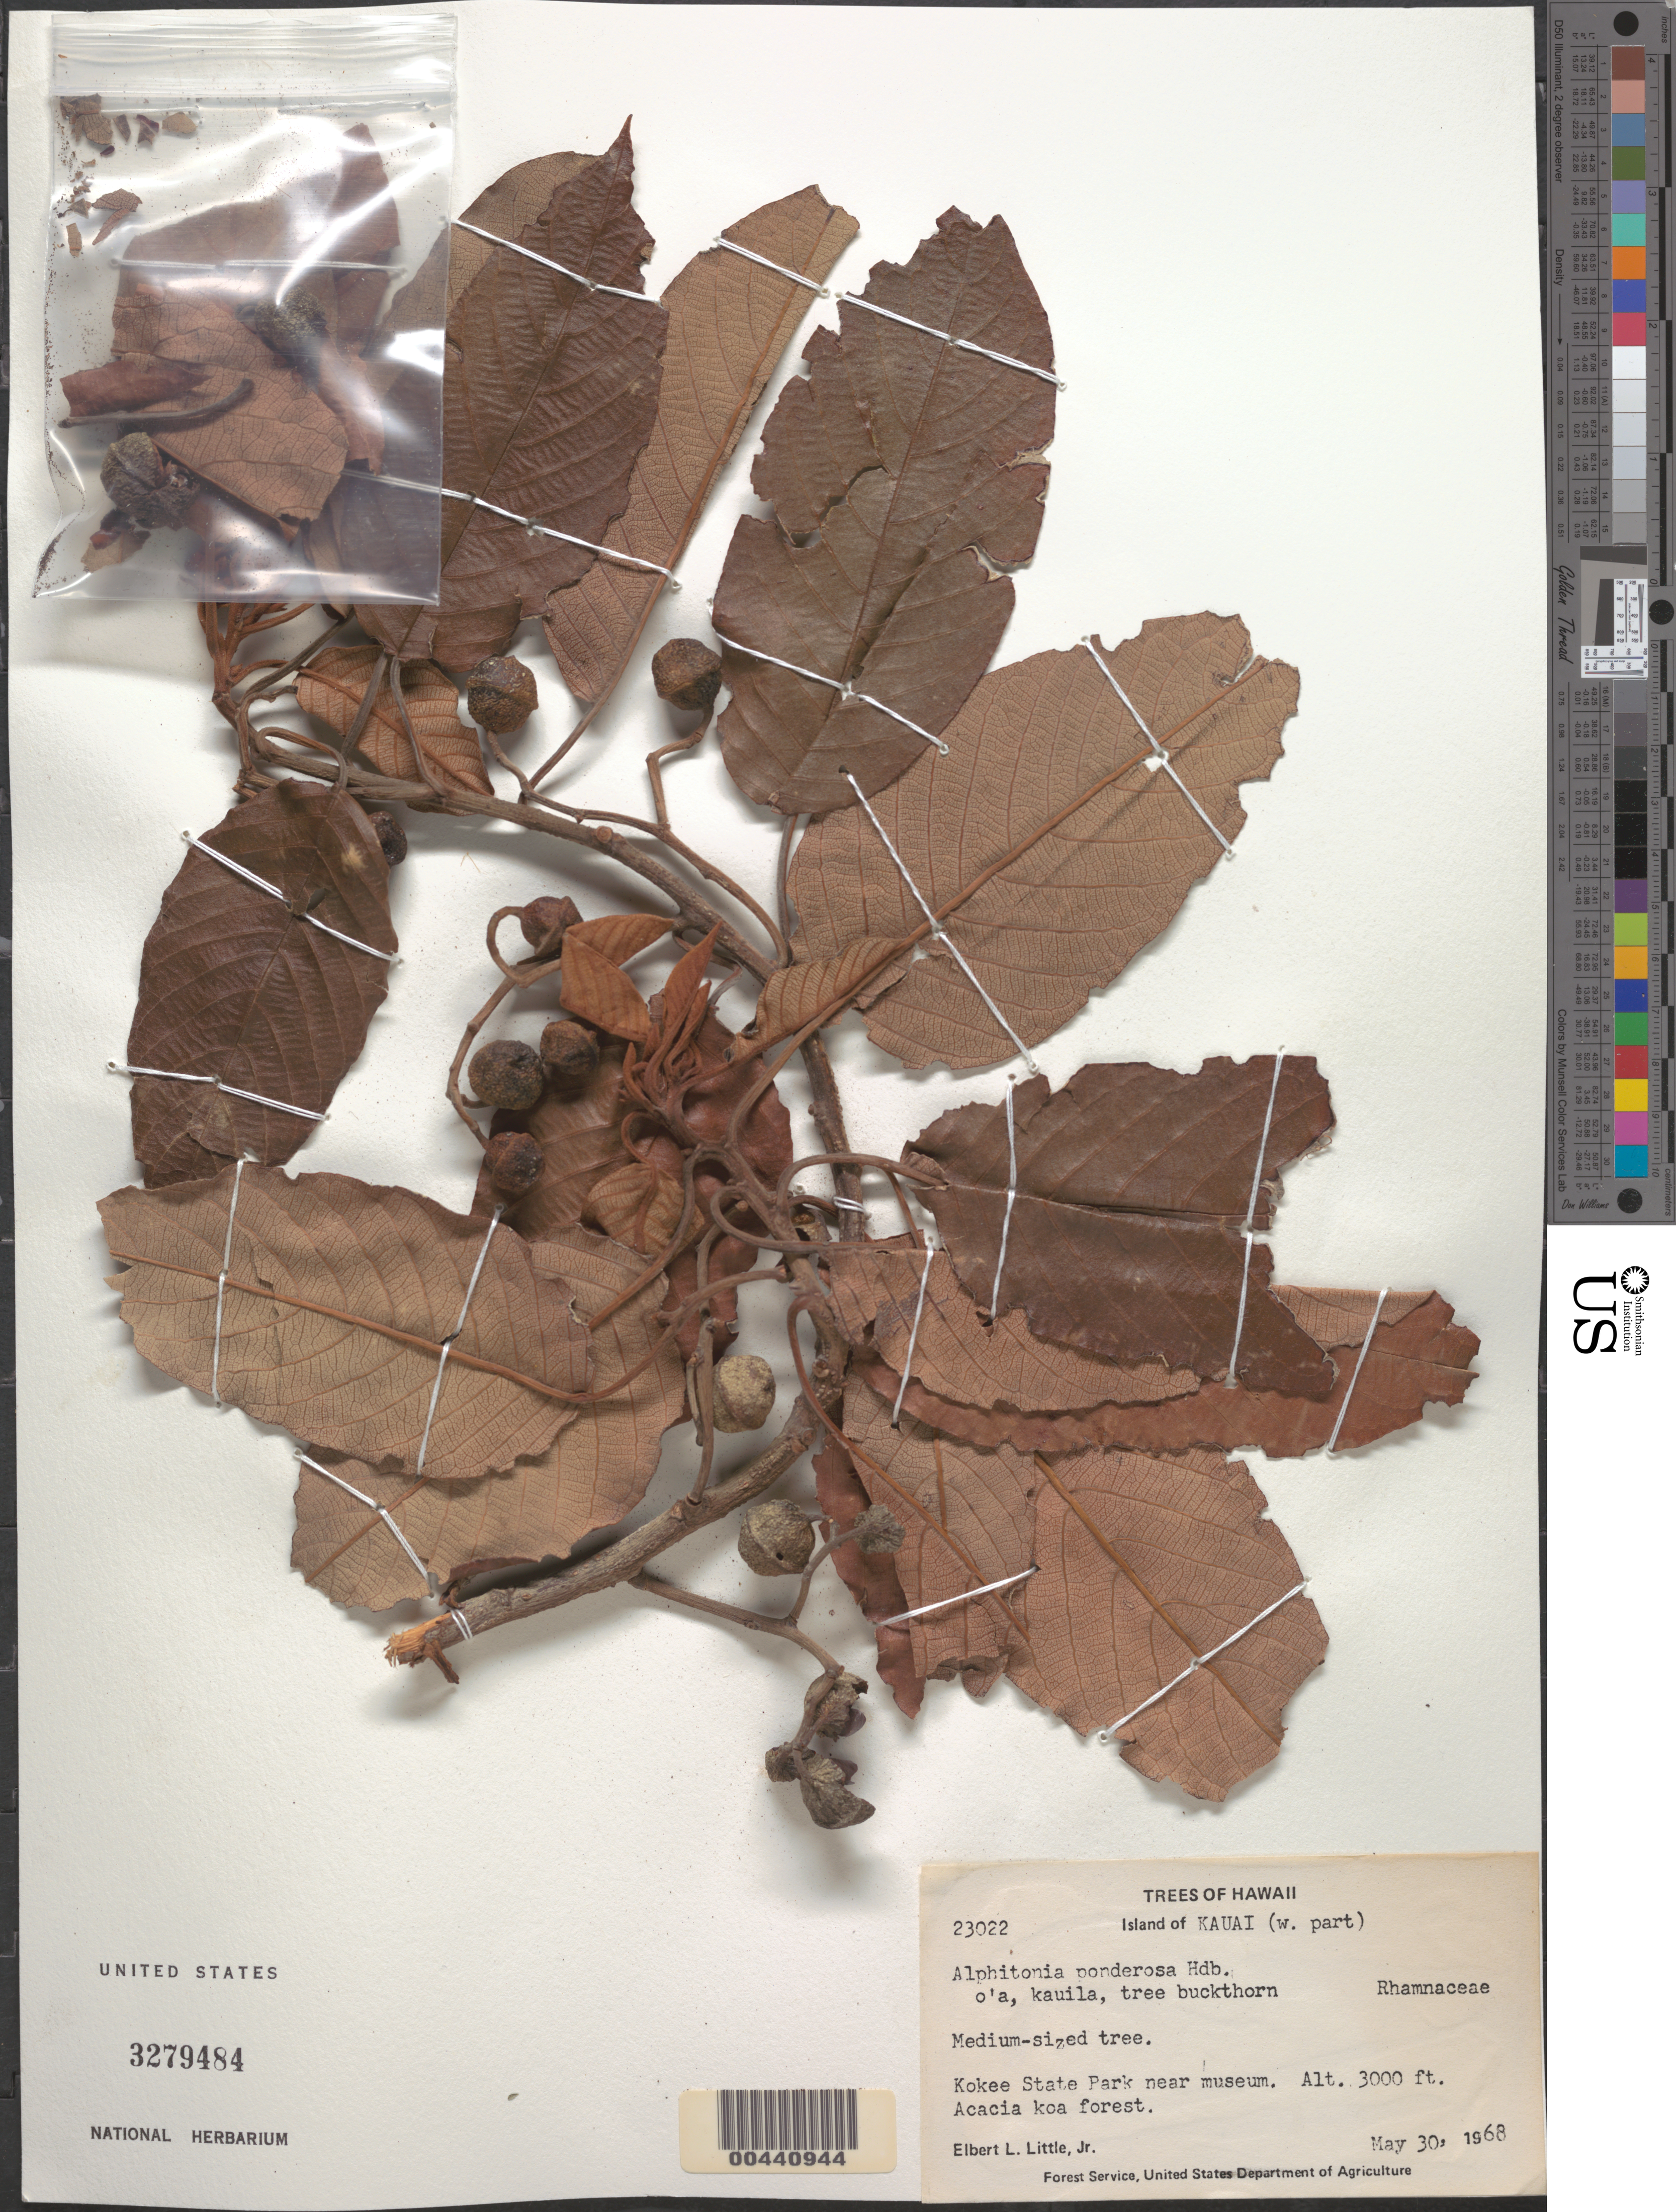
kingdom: Plantae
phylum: Tracheophyta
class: Magnoliopsida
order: Rosales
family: Rhamnaceae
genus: Alphitonia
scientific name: Alphitonia ponderosa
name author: Hillebr.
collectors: E. L. Little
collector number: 23022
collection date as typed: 30 May 1968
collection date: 1968-05-30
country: United States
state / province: Hawaii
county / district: Kauai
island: Kaua'i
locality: W part of Kauai, Kokee State Park near museum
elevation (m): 914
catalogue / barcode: US 3279484